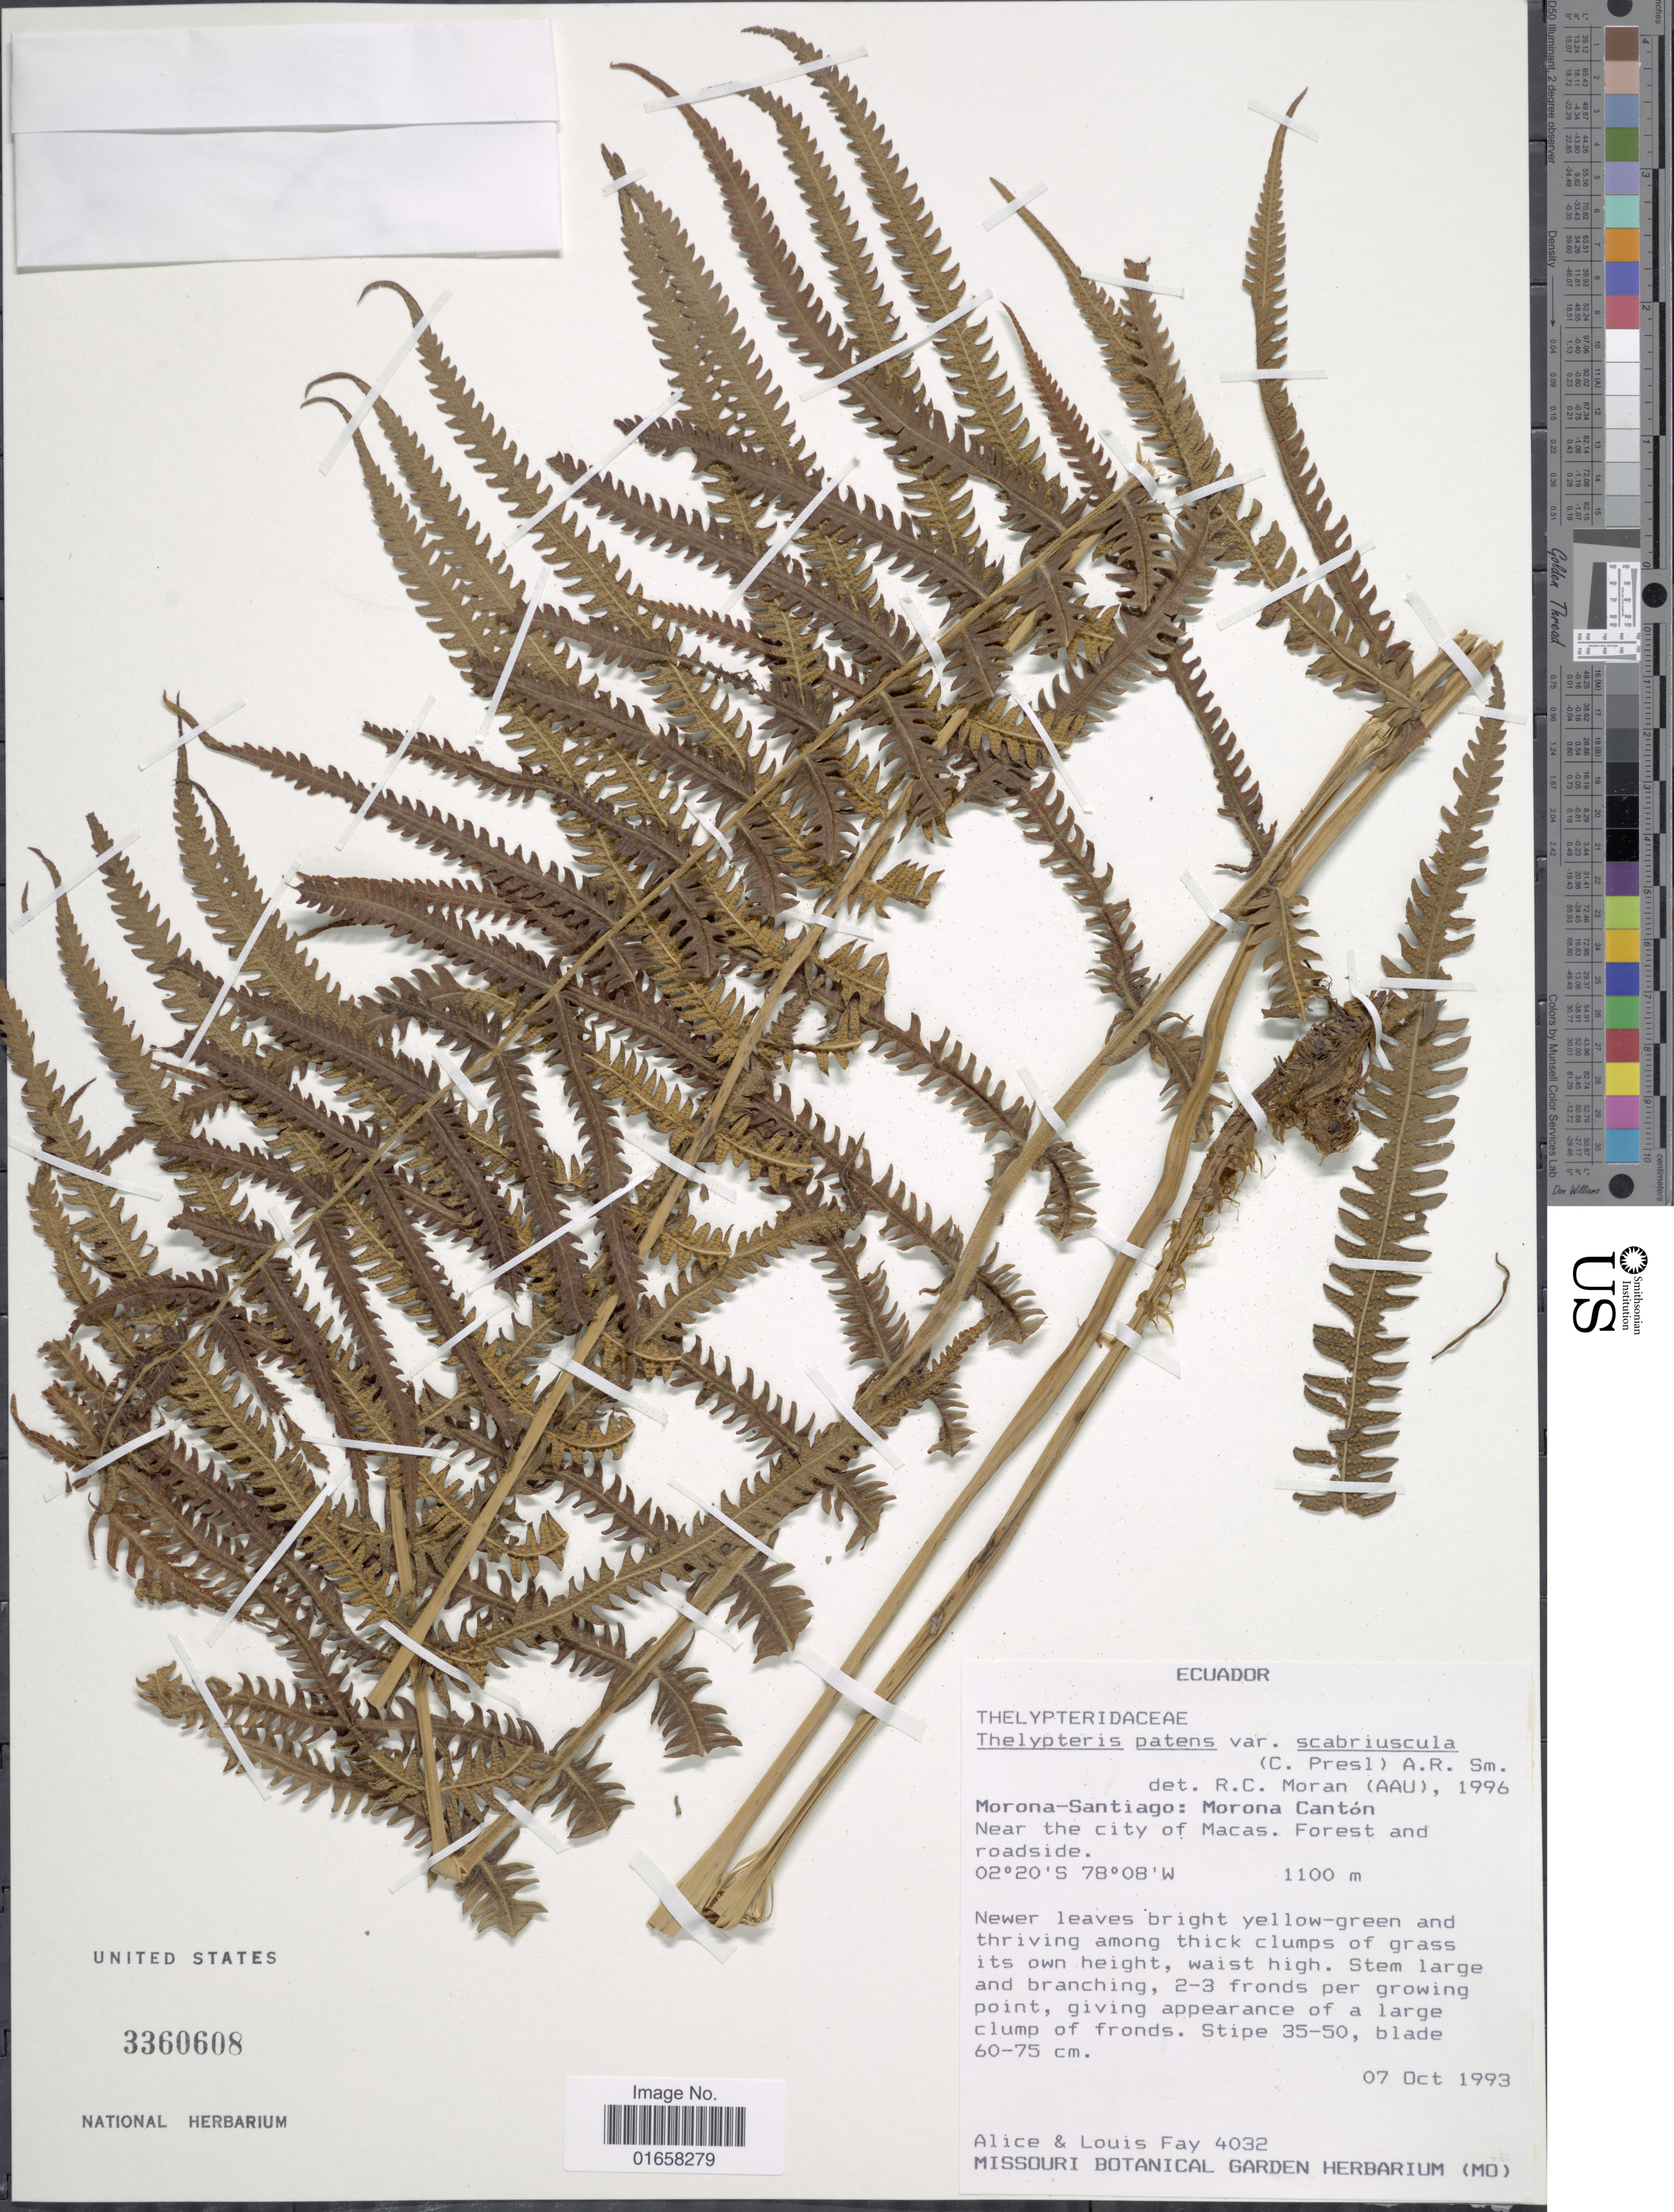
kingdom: Plantae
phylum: Tracheophyta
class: Polypodiopsida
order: Polypodiales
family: Thelypteridaceae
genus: Christella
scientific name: Christella patens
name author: (Sw.) Holttum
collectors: A. Fay & L. Fay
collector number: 4032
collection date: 1993-10-07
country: Ecuador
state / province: Morona-Santiago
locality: Morona Canton. Near the city of Macas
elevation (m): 1100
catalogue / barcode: US 3360608